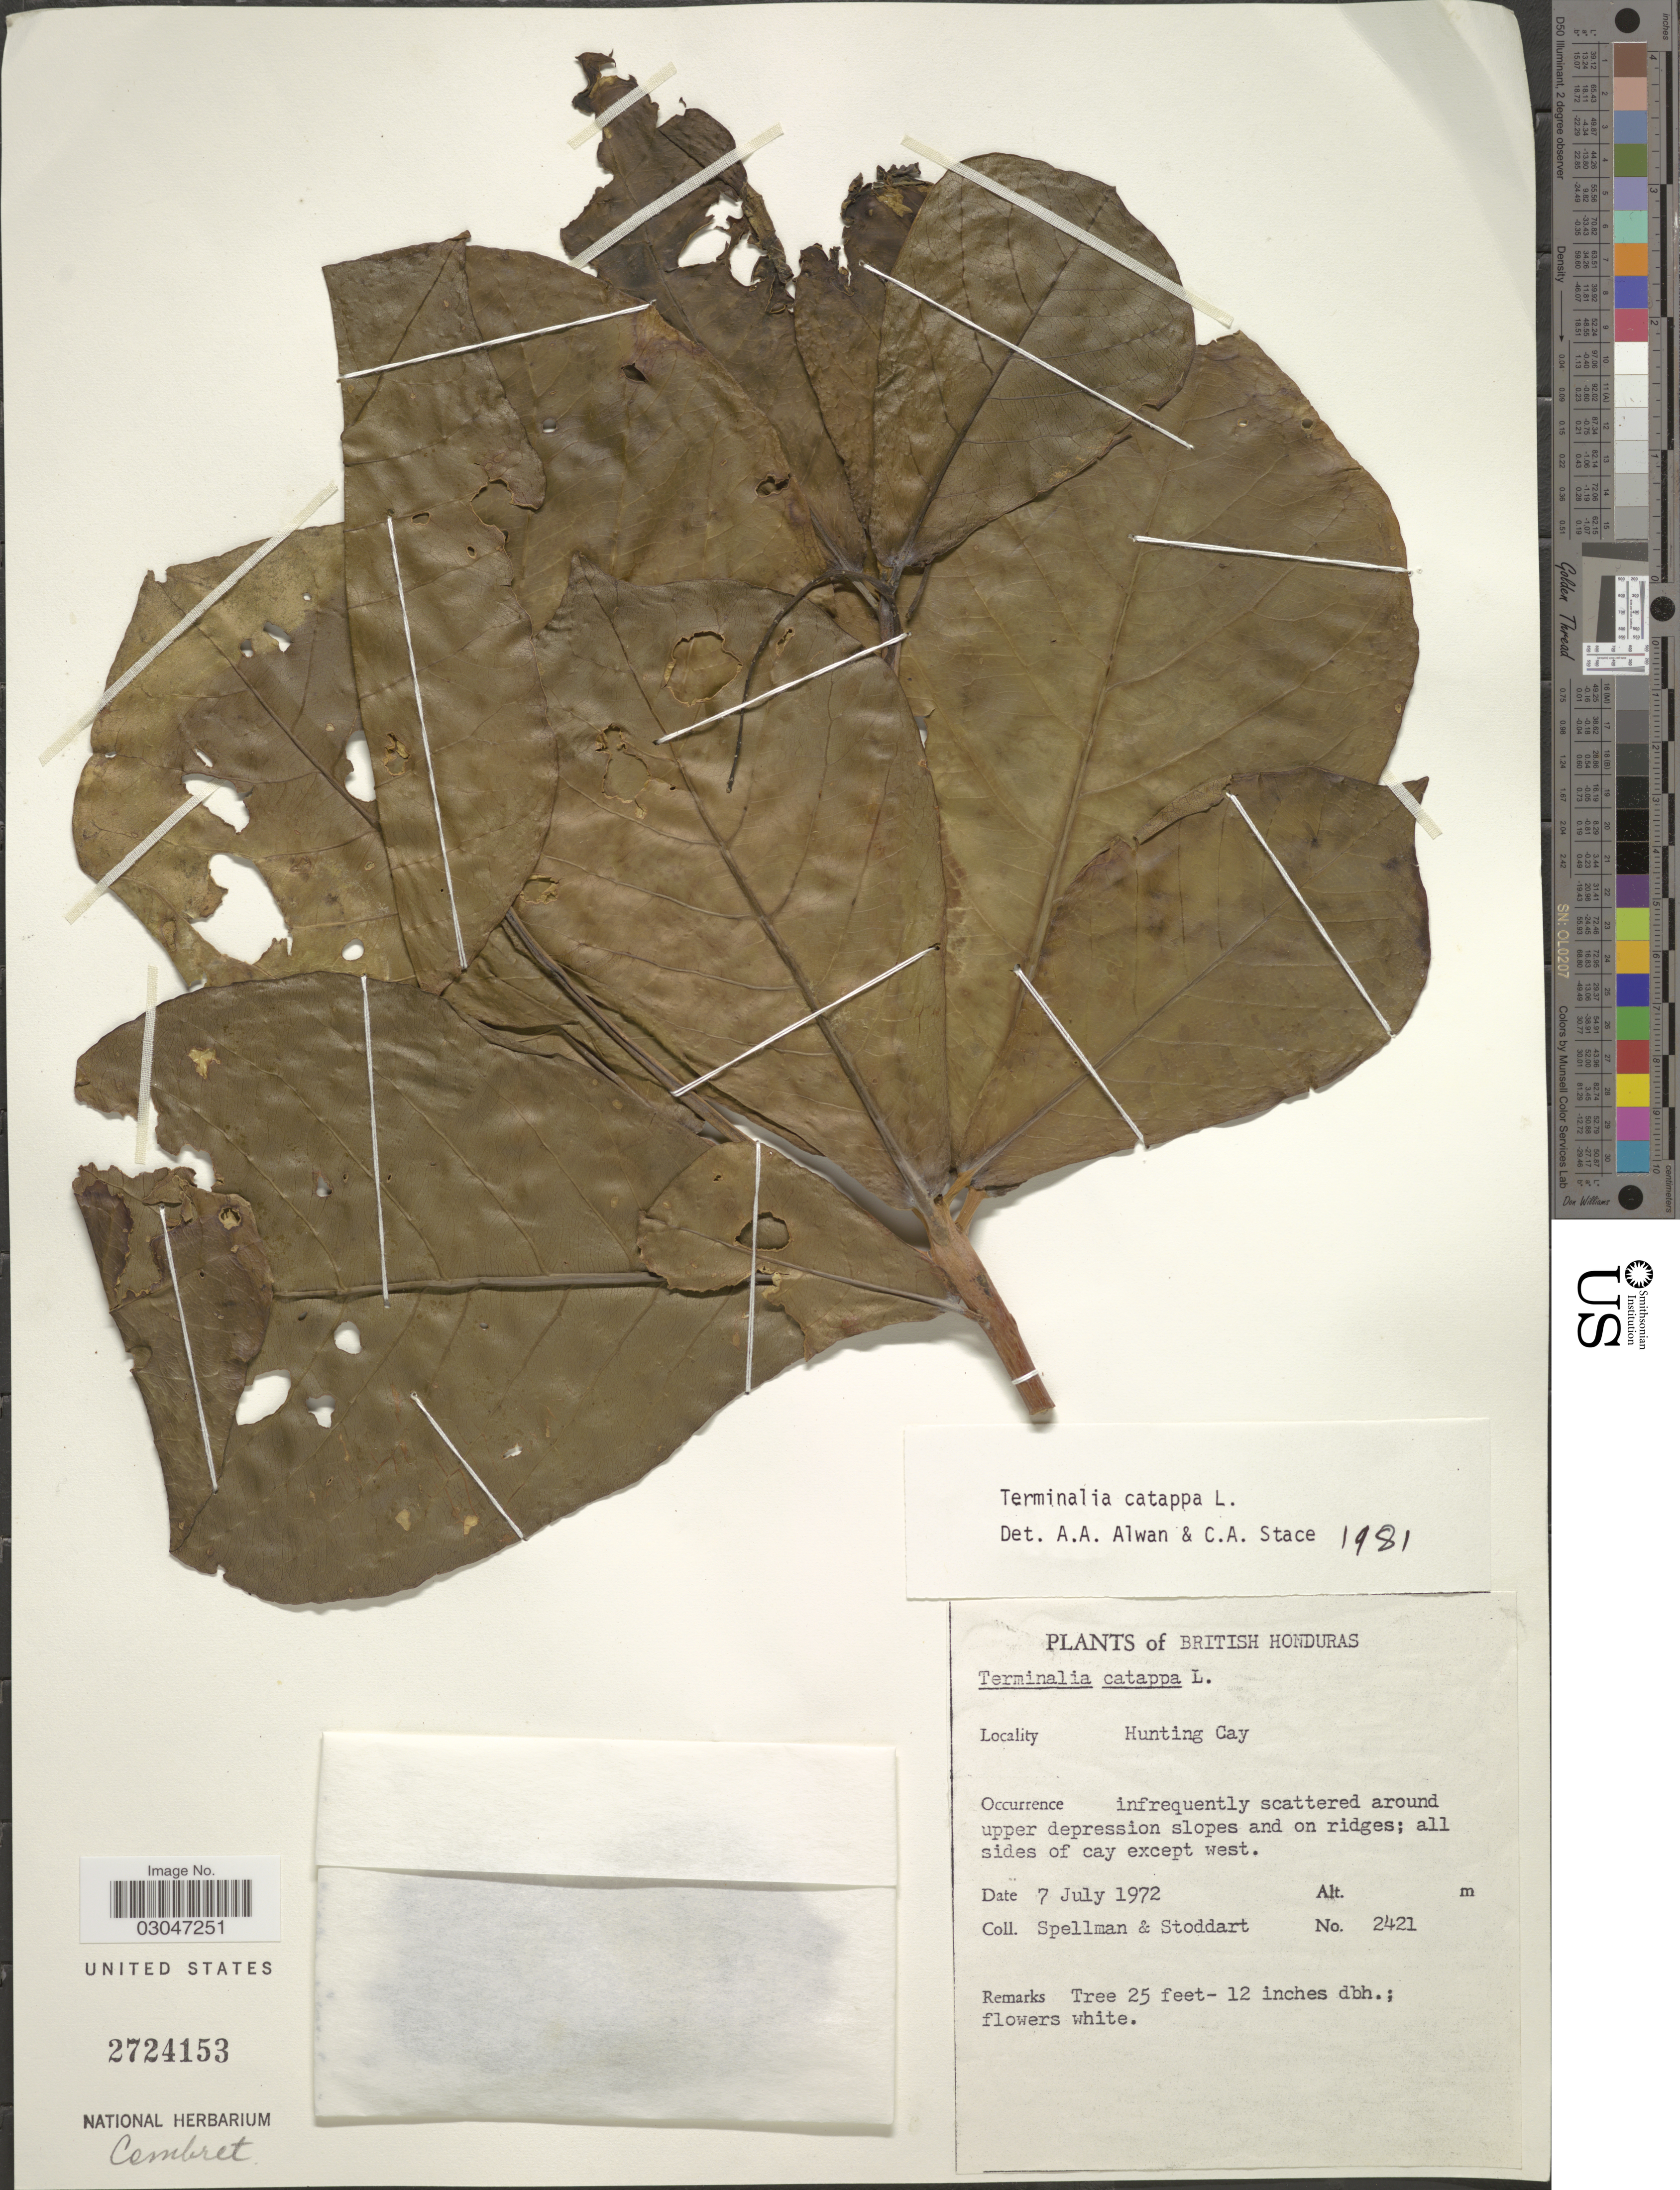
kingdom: Plantae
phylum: Tracheophyta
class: Magnoliopsida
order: Myrtales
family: Combretaceae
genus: Terminalia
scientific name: Terminalia catappa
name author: L.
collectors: Spellman, -- & -. Stoddart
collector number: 2421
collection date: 1972-07-07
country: Belize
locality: British Honduras. Hunting Cay.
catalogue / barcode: US 2724153